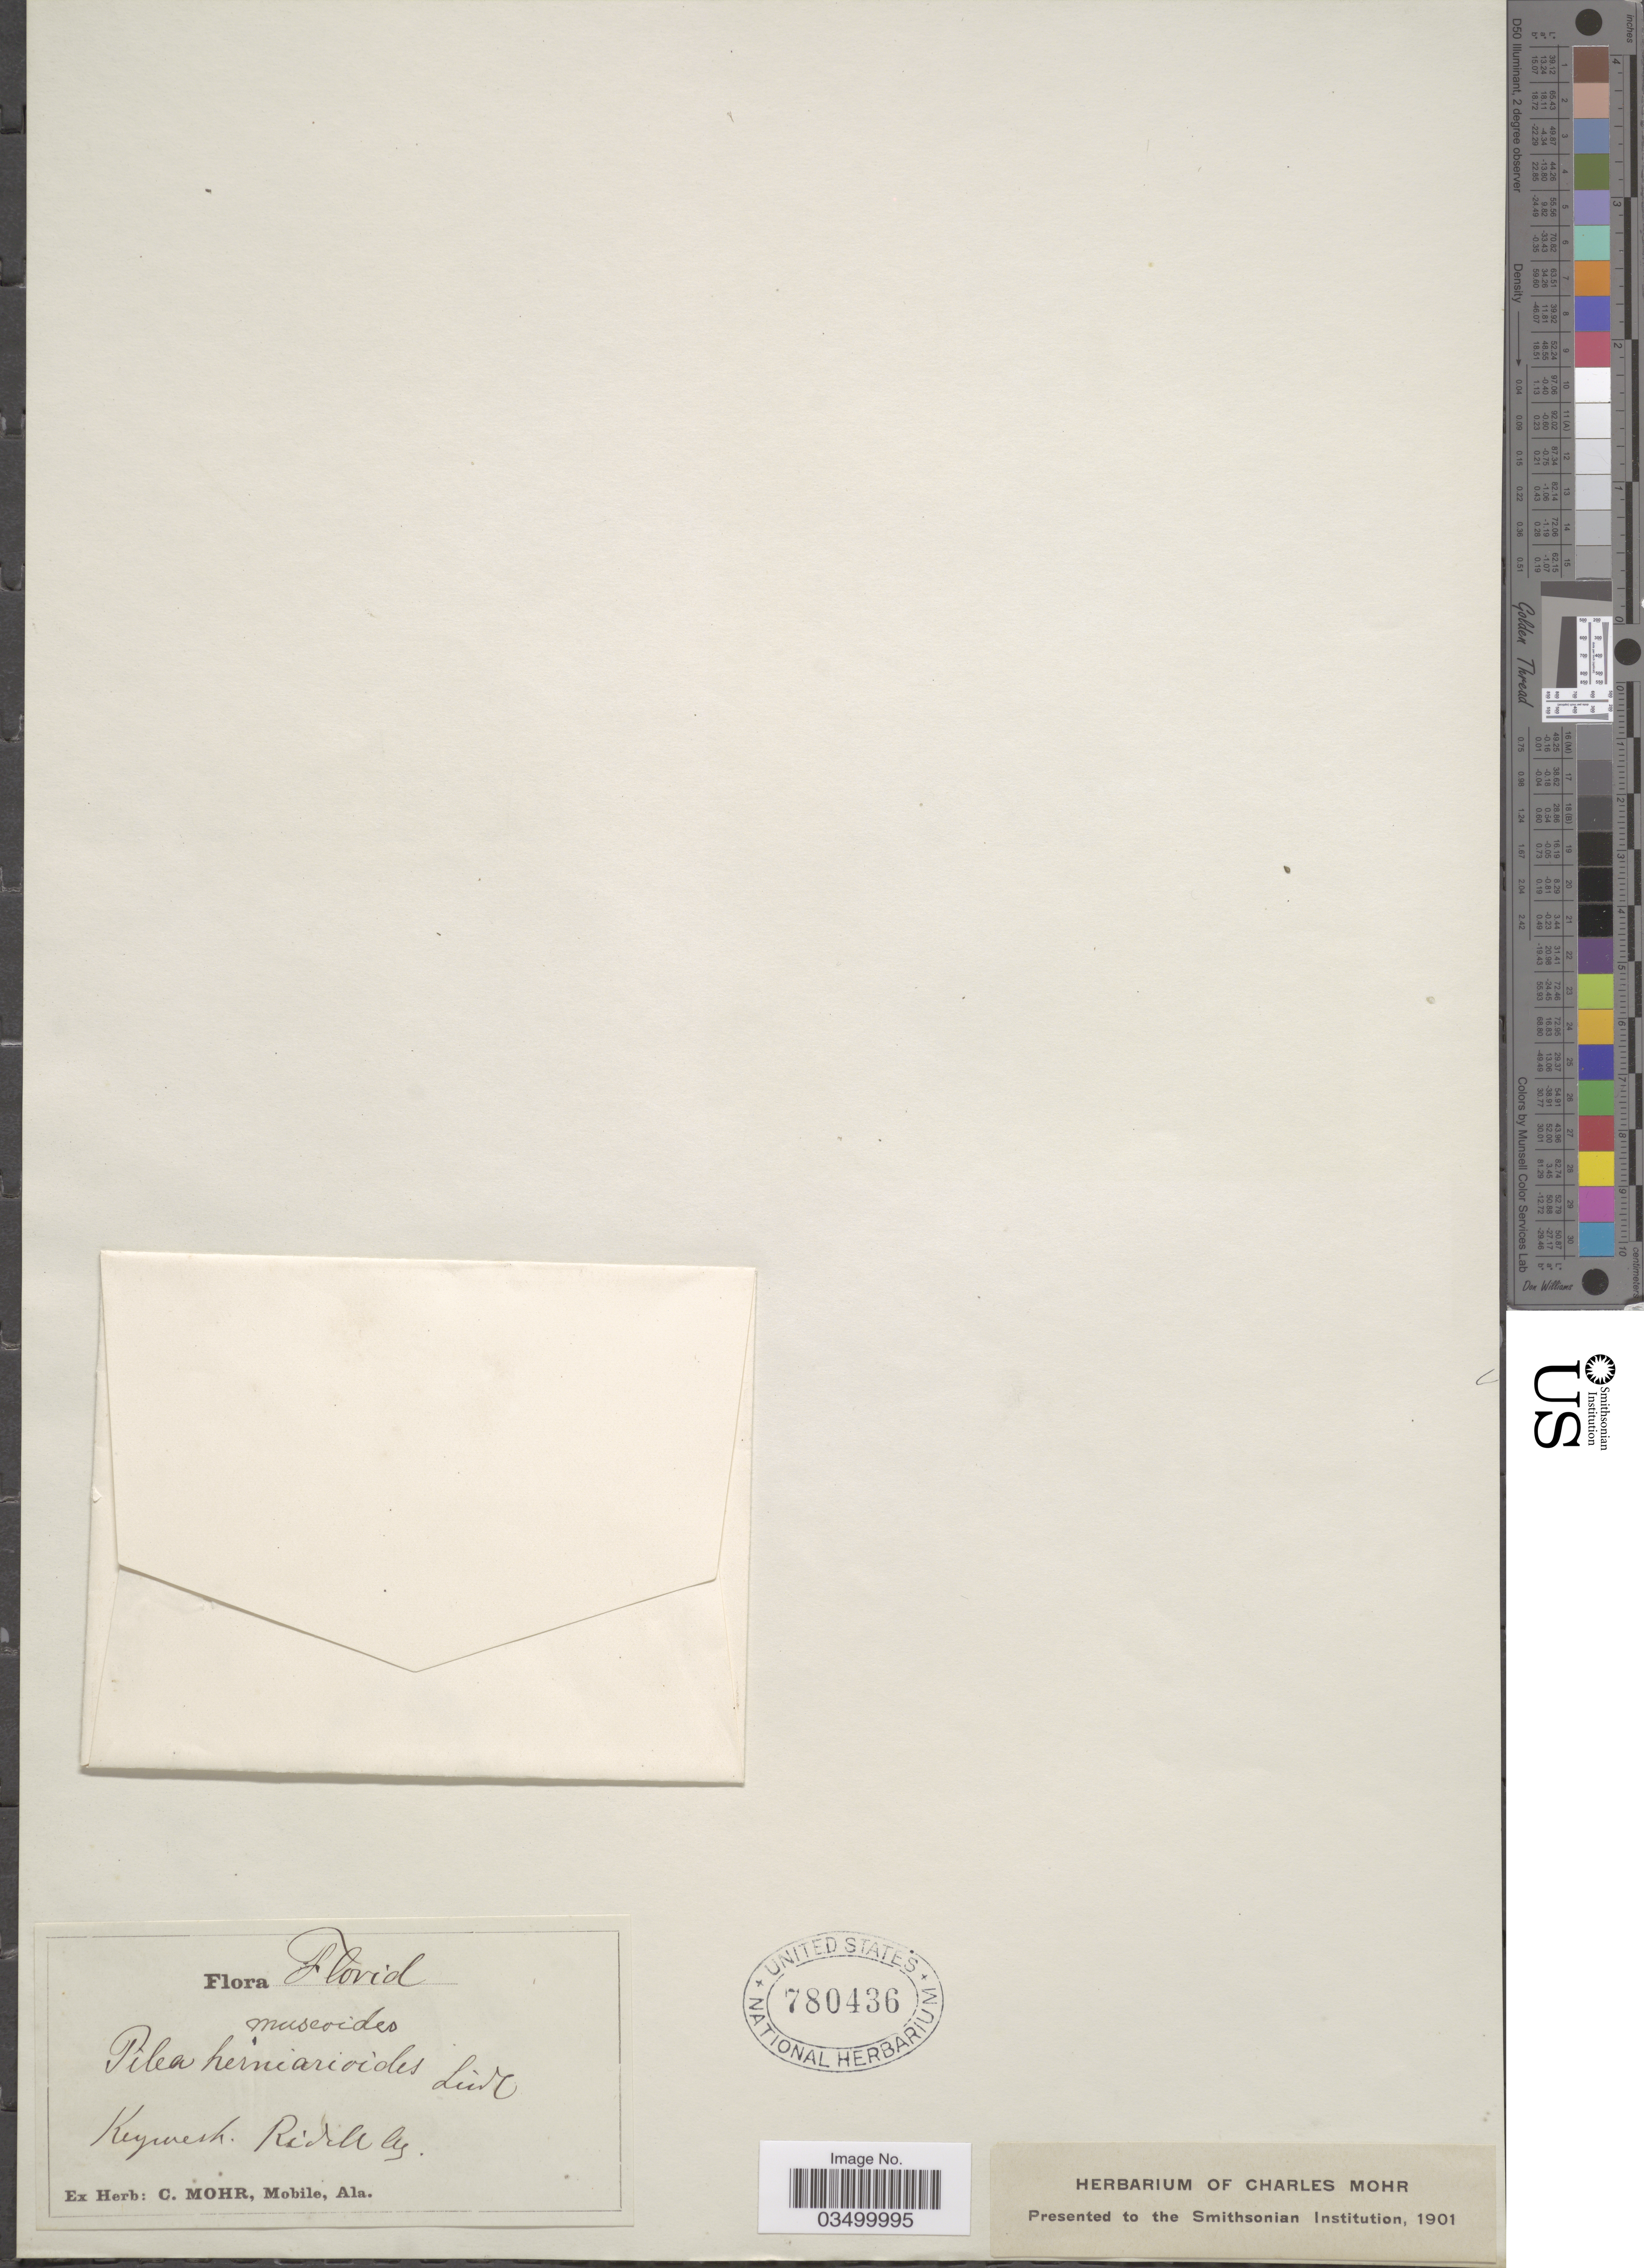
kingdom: Plantae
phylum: Tracheophyta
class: Magnoliopsida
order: Rosales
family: Urticaceae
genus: Pilea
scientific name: Pilea herniarioides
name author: (Sw.) Lindl.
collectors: -. Riddle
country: United States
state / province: Florida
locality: Keywest.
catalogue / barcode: US 780436